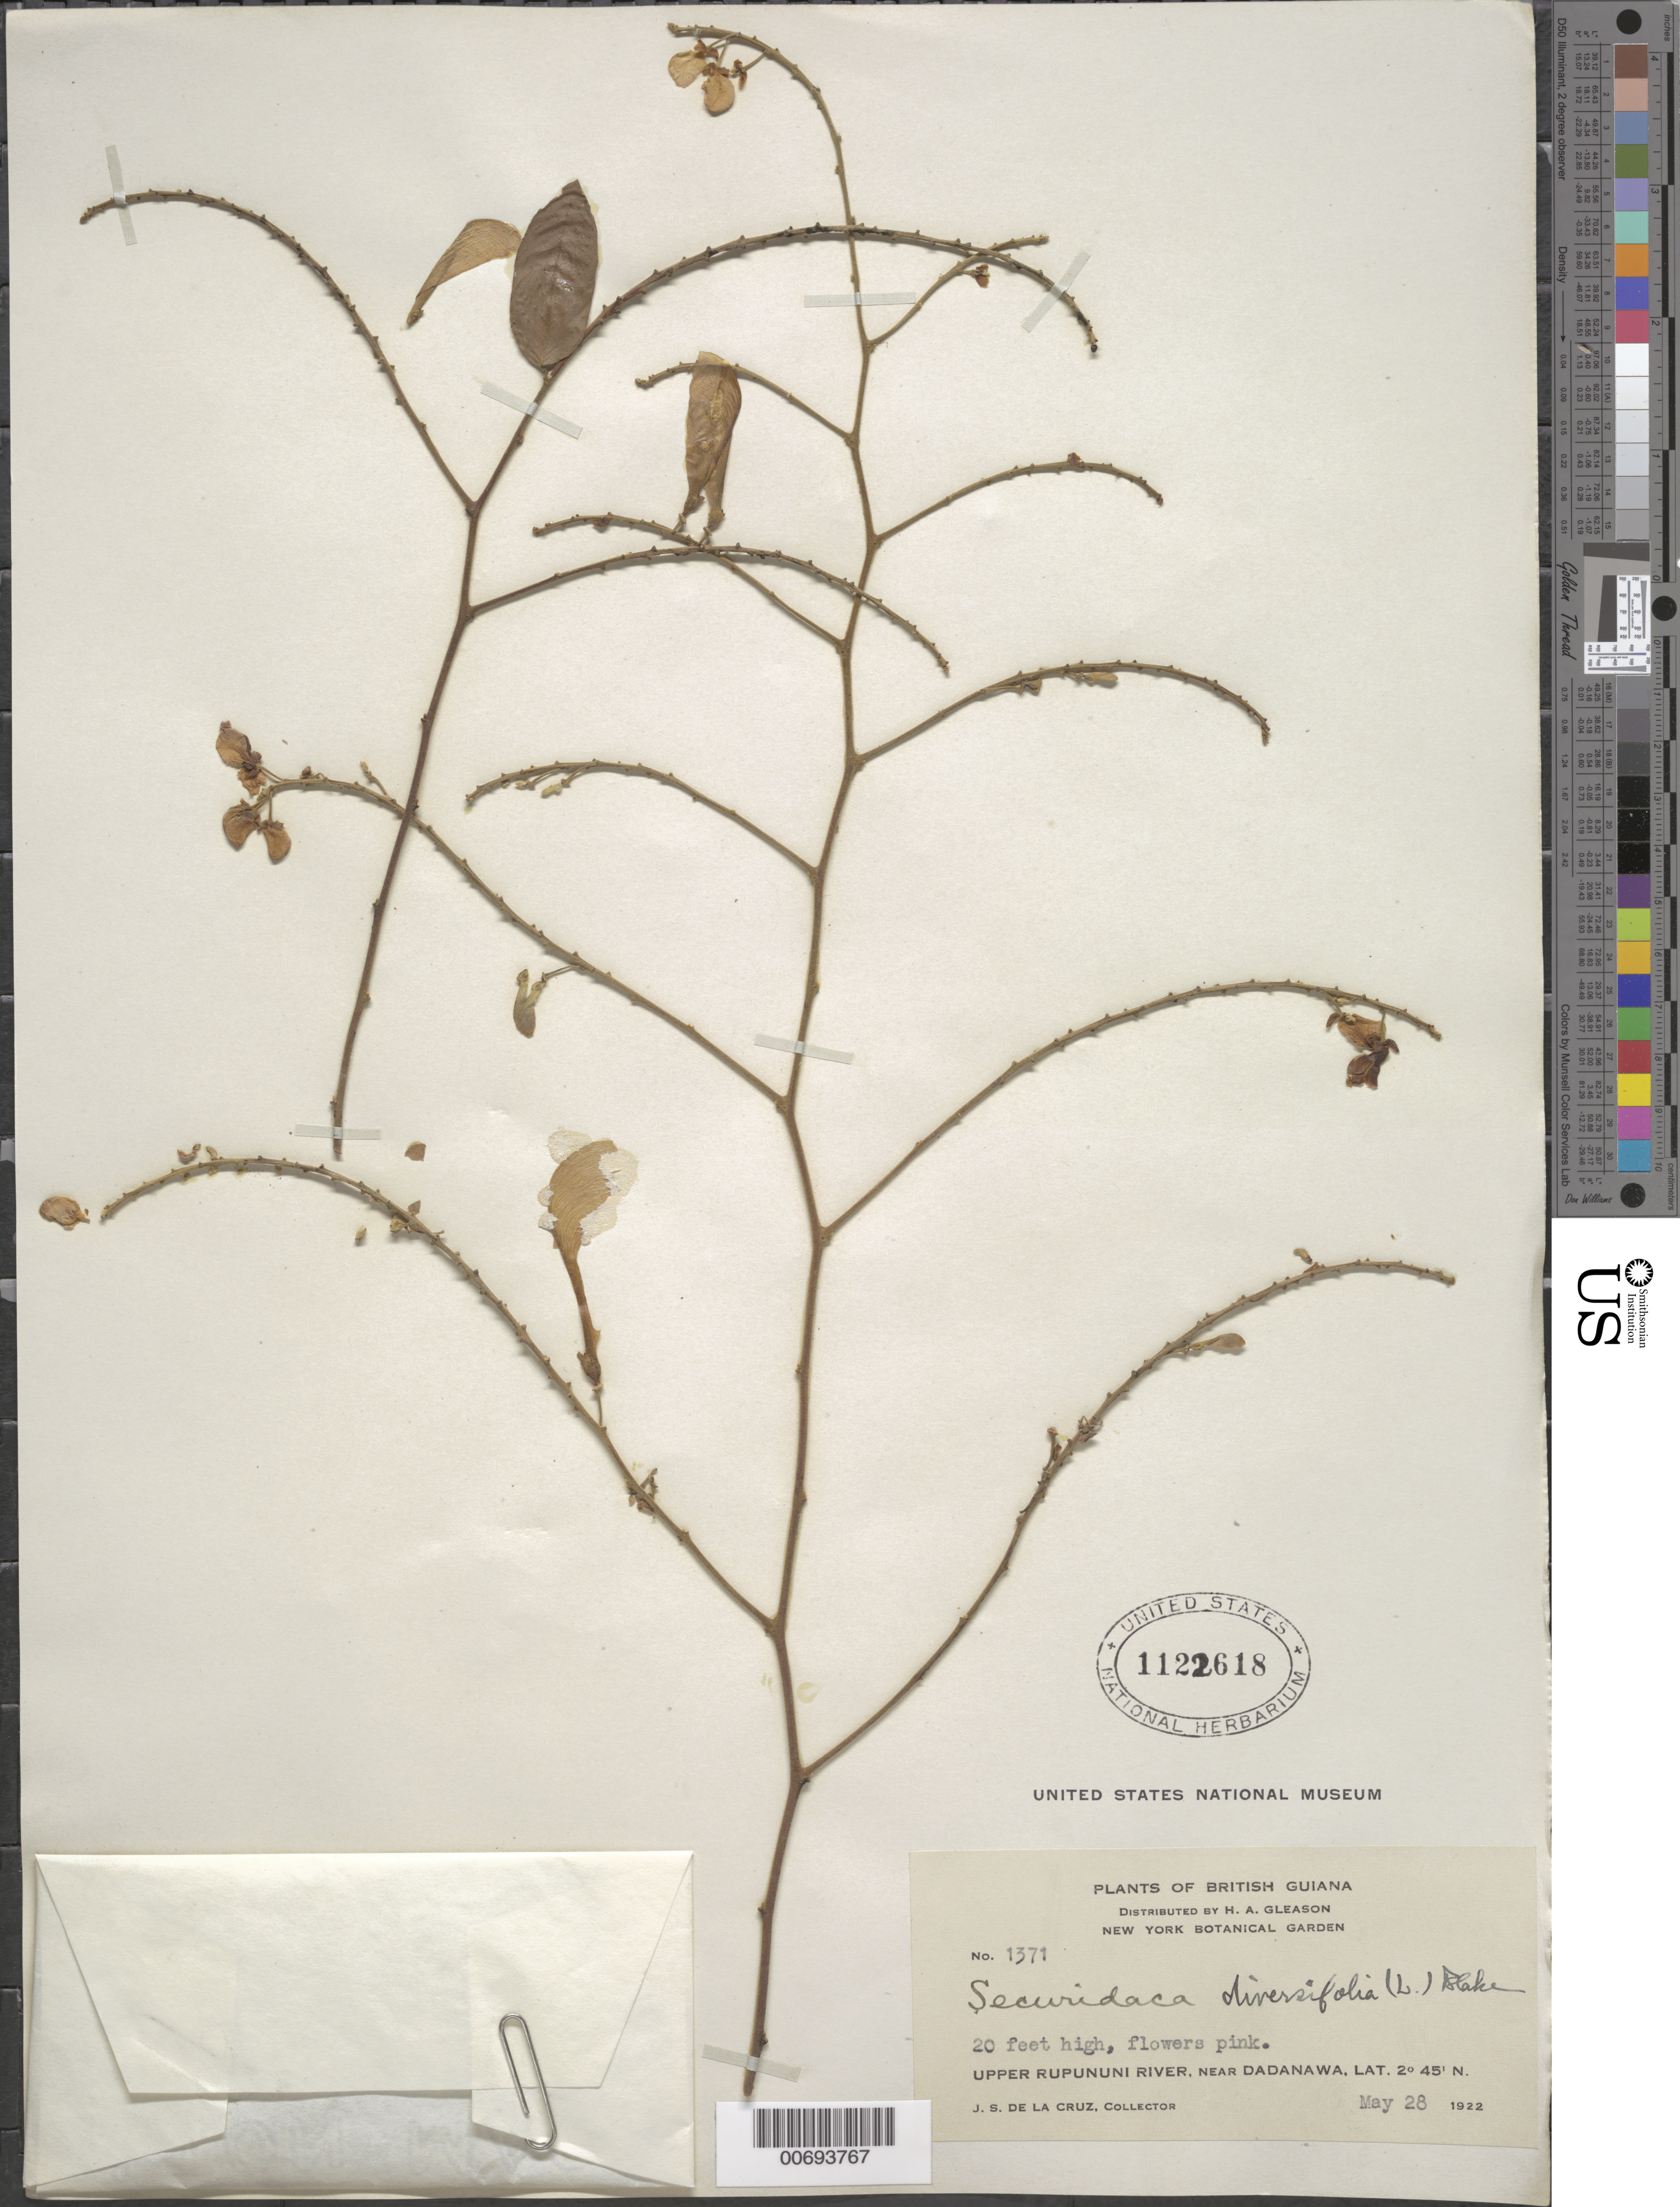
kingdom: Plantae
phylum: Tracheophyta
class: Magnoliopsida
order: Fabales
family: Polygalaceae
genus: Securidaca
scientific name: Securidaca diversifolia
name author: (L.) S.F. Blake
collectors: J. S. de la Cruz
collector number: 1371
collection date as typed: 28-May-22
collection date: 1922-05-28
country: Guyana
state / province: U. Takutu-U. Essequibo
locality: Dadanawa, vic., upper Rupununi R.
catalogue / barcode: US 1122618